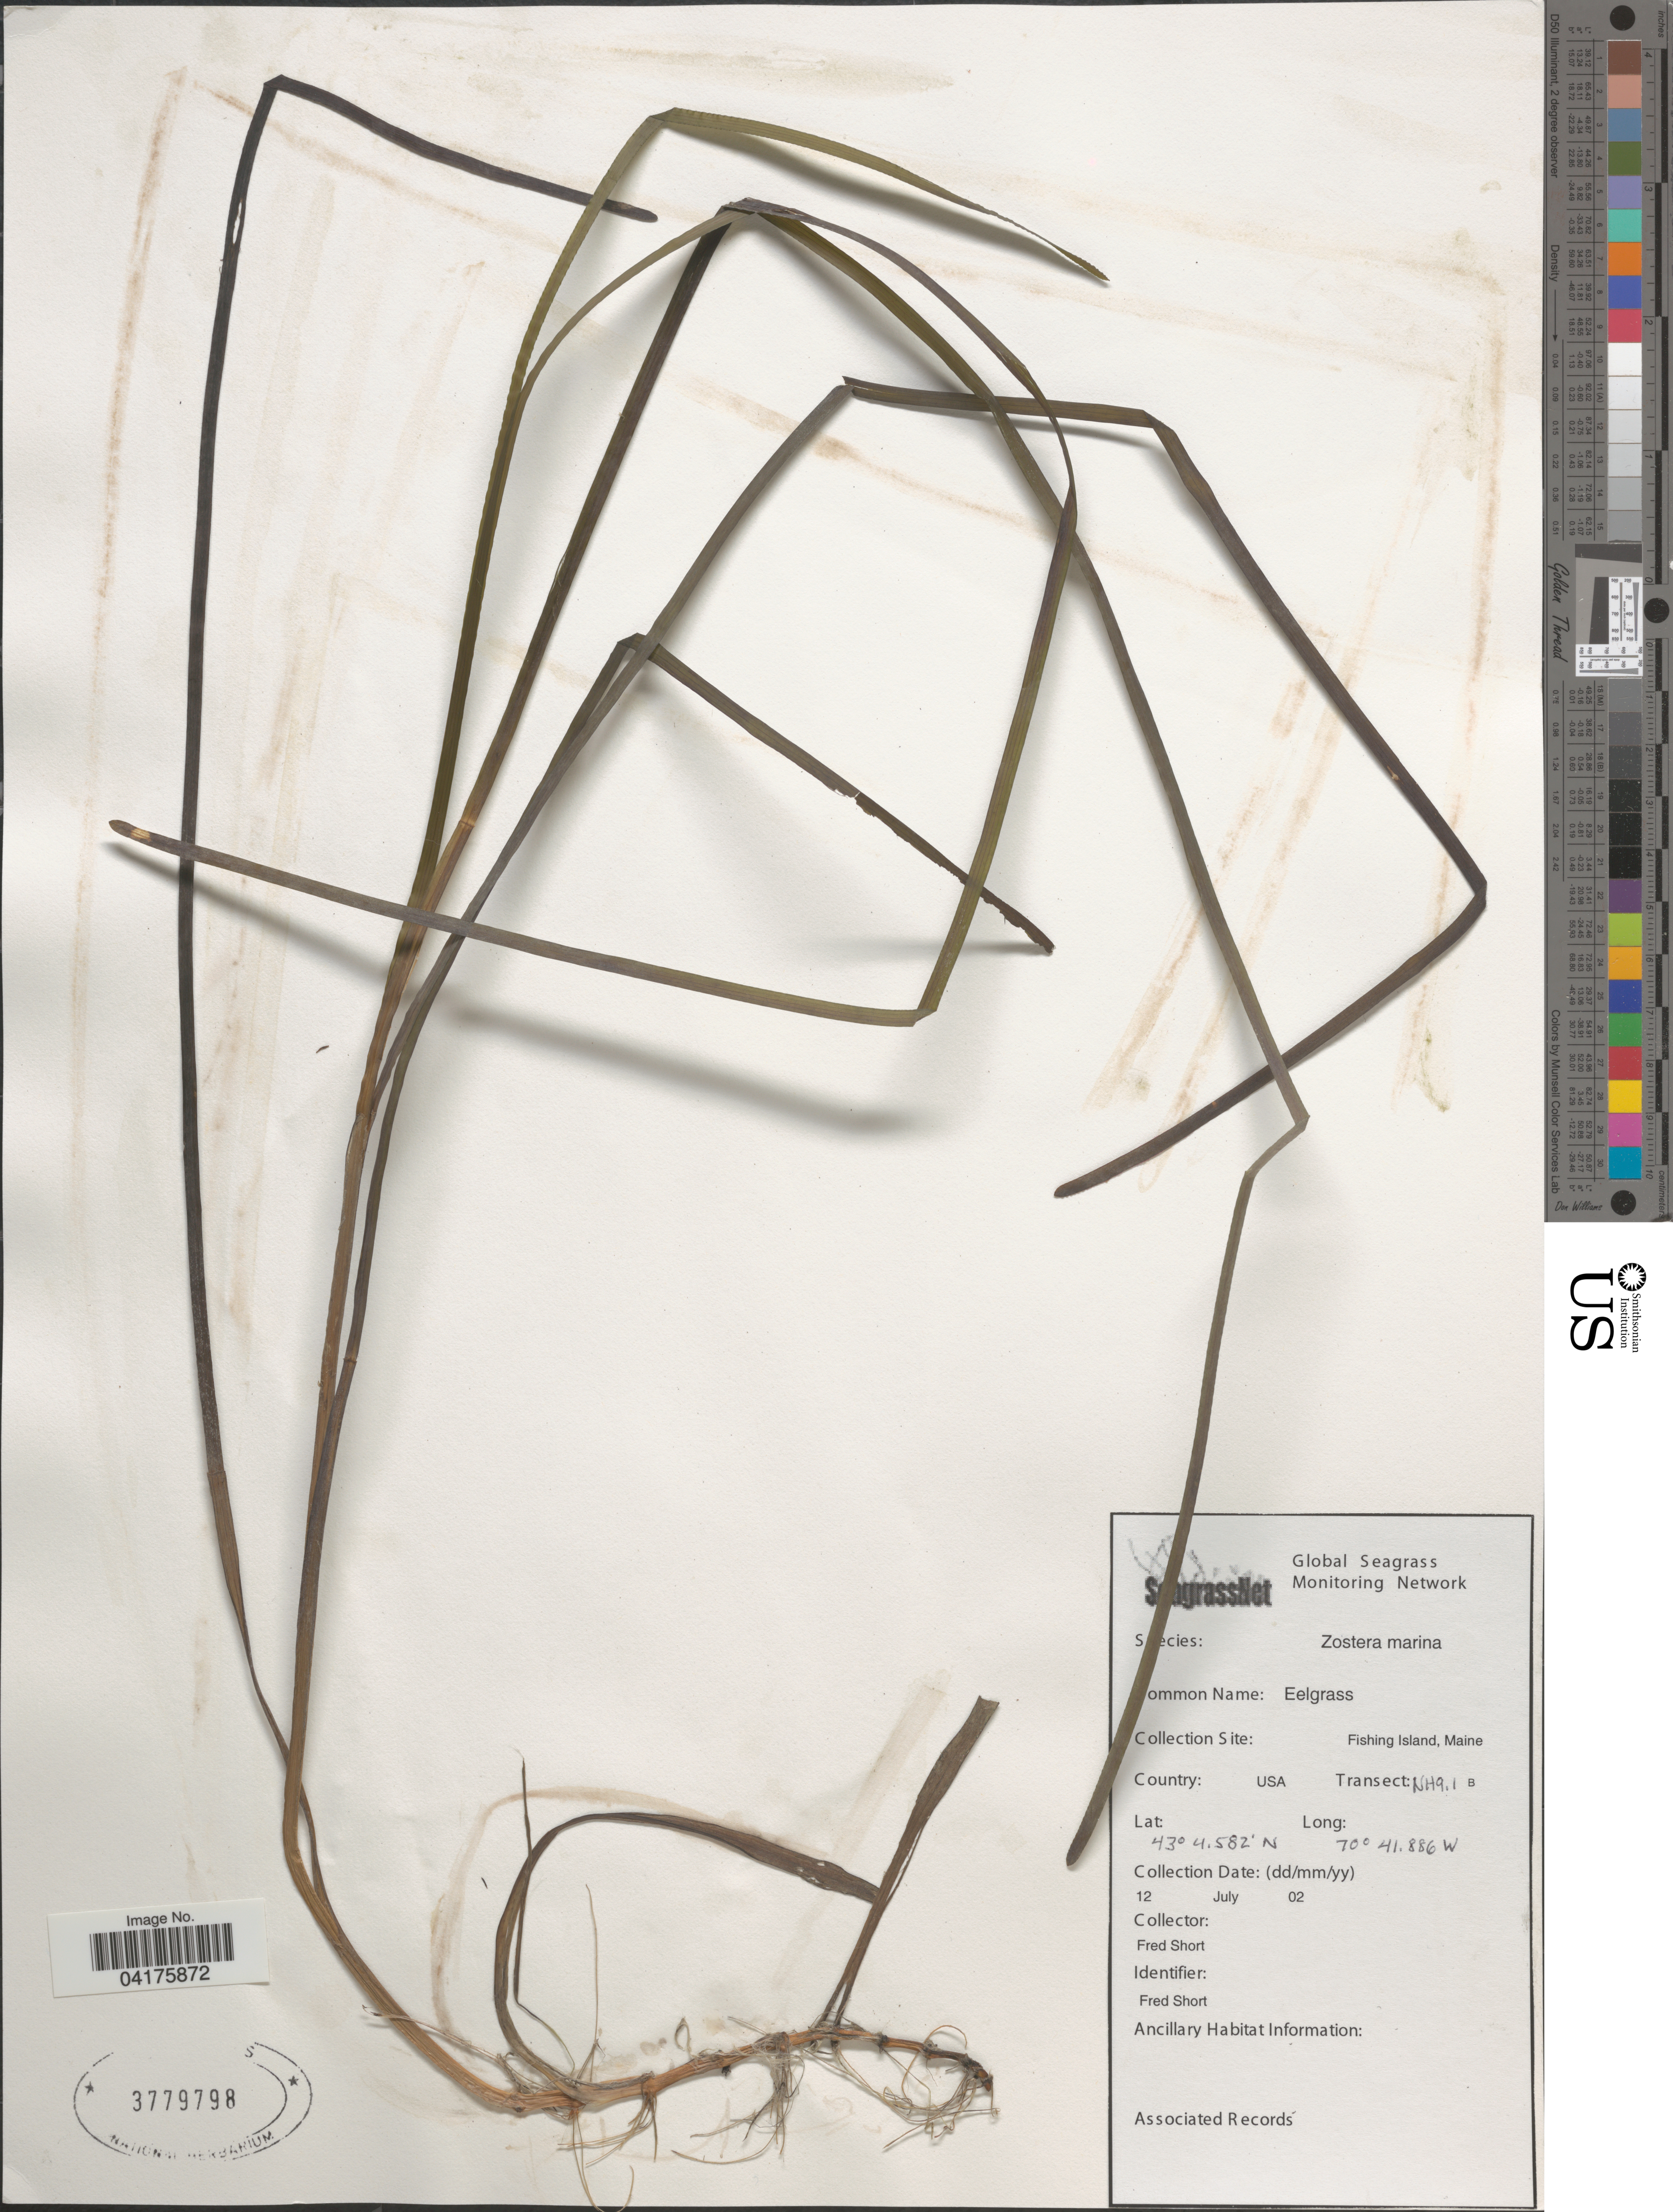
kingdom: Plantae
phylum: Tracheophyta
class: Liliopsida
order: Alismatales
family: Zosteraceae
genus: Zostera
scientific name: Zostera marina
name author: L.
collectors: F. Short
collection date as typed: Transcribed d/m/y: 12/7/2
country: United States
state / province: Maine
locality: Fishing Island.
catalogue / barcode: US 3779798